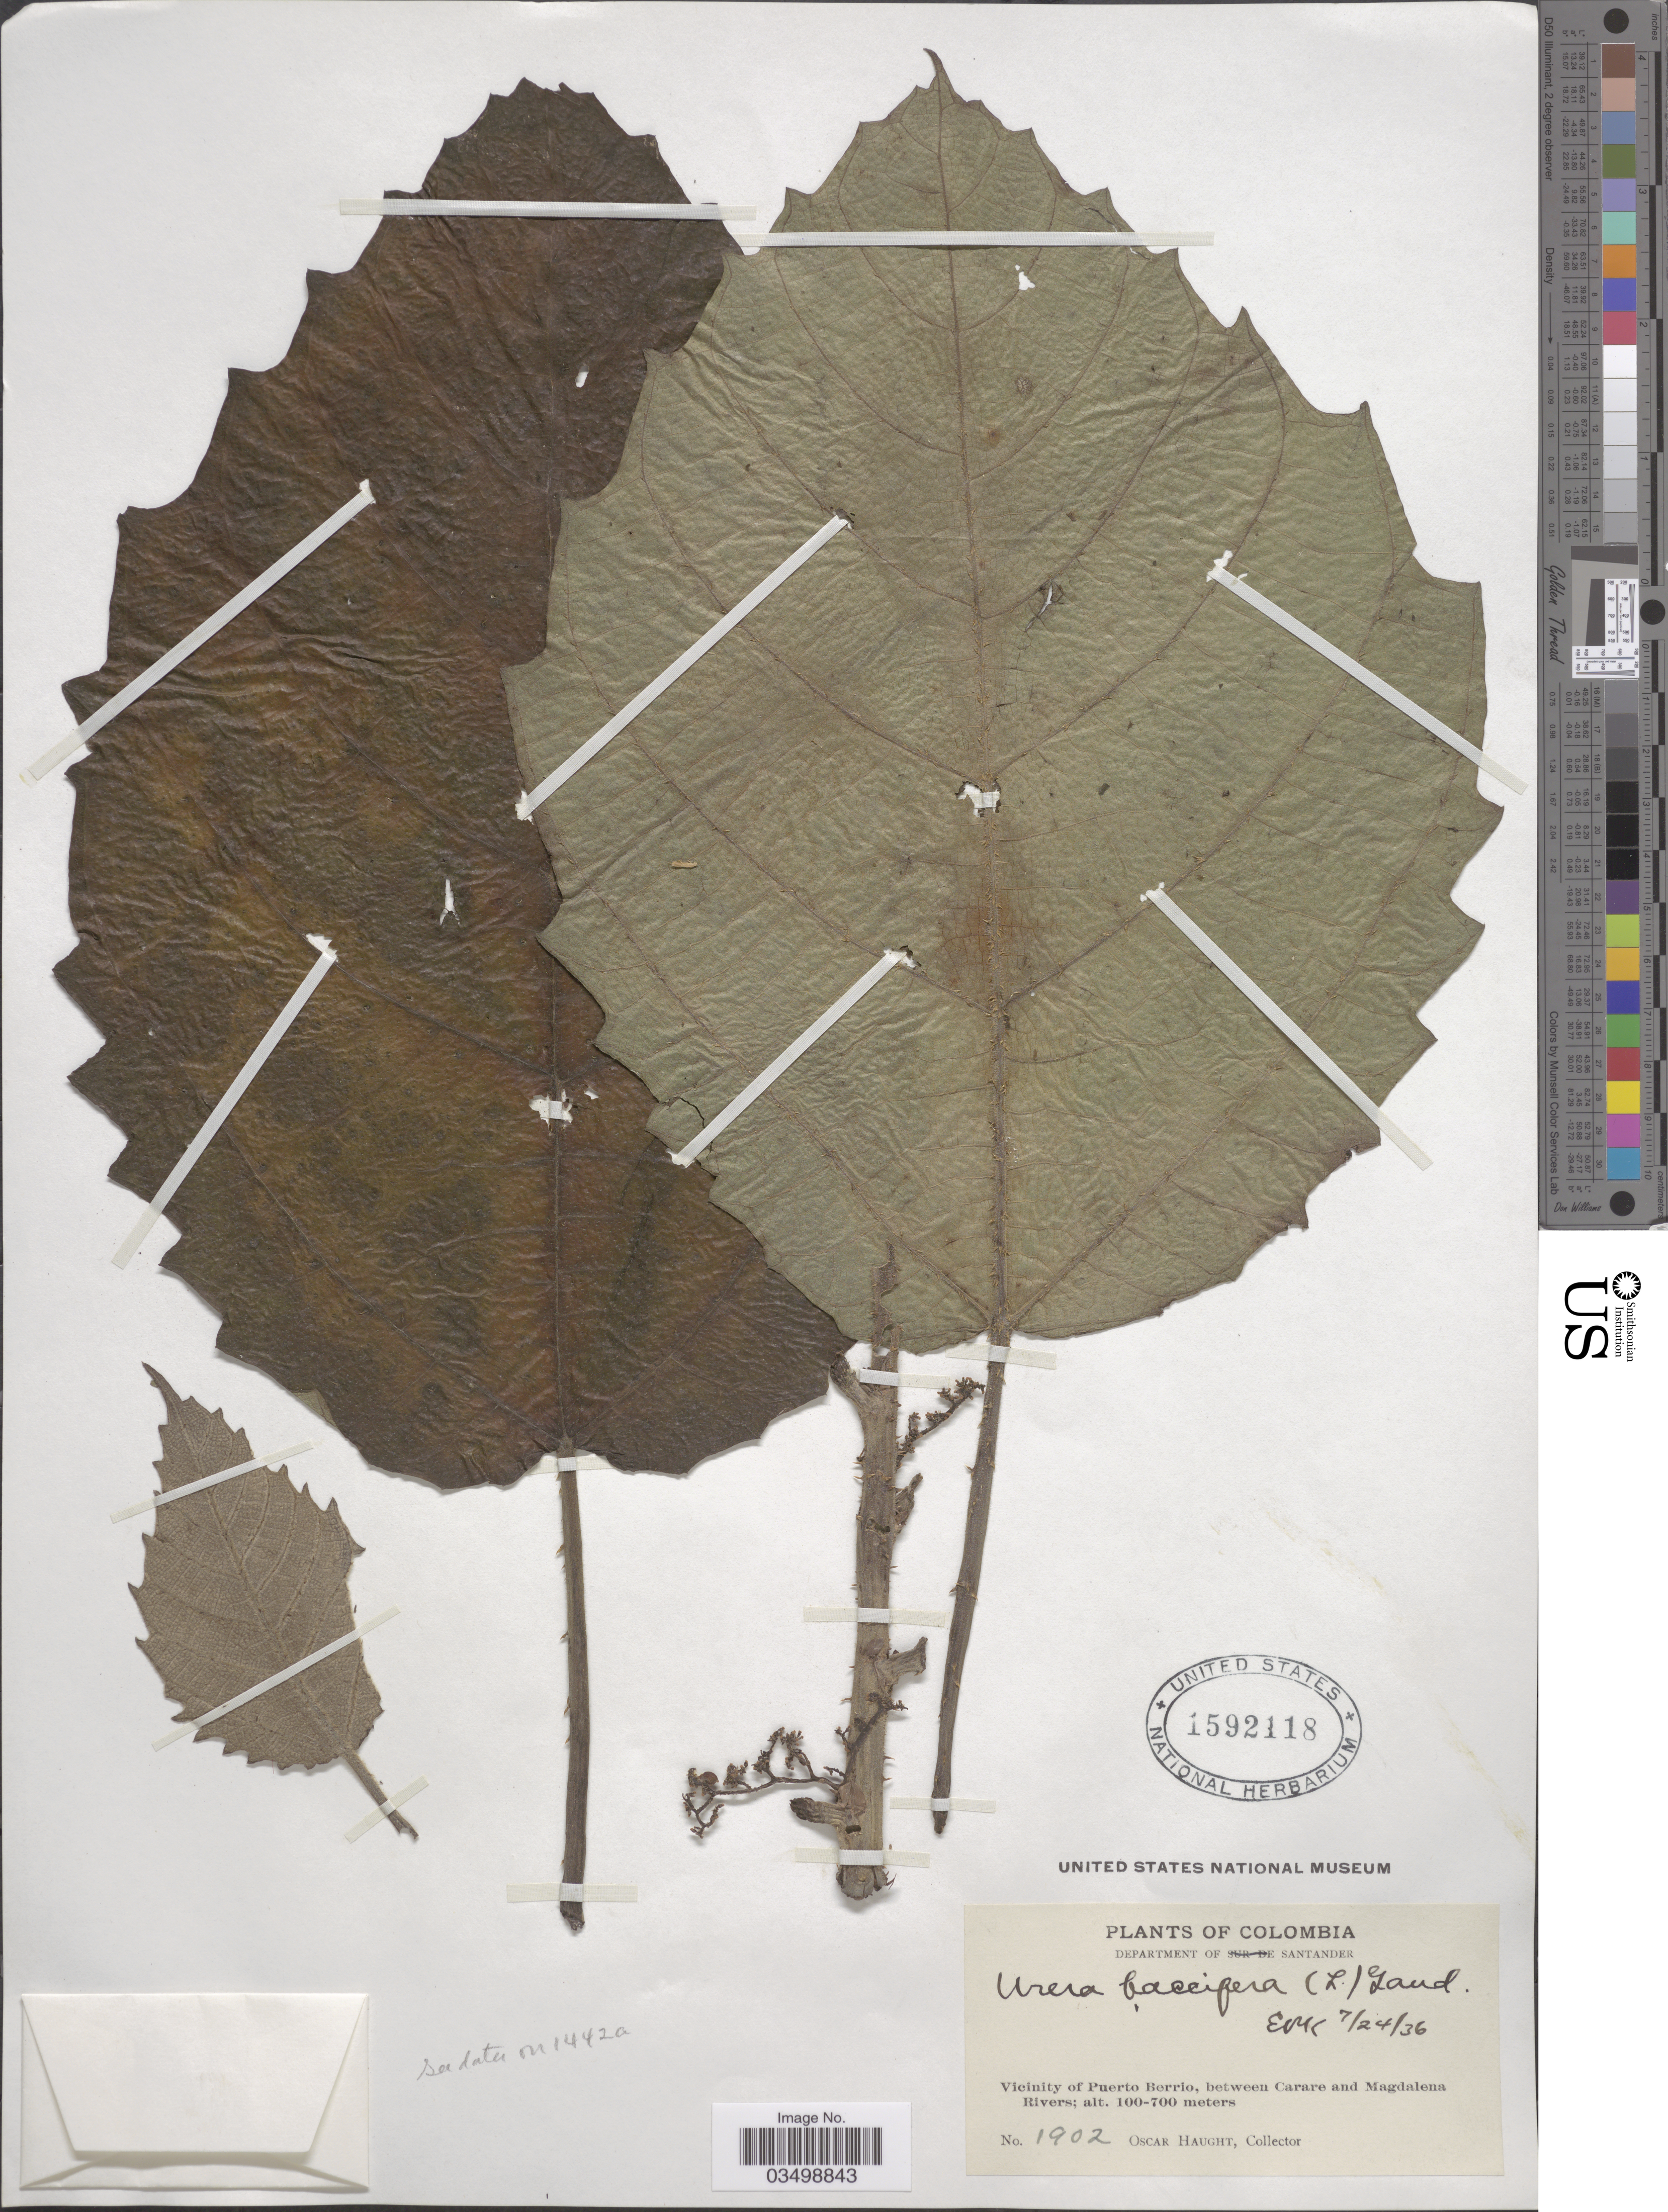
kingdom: Plantae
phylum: Tracheophyta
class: Magnoliopsida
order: Rosales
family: Urticaceae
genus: Urera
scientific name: Urera baccifera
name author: (L.) Gaudich. ex Wedd.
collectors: O. L. Haught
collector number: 1902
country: Colombia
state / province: Santander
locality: Department of Santander. Vicinity of Puerto Berrio, between Carare and Magdalena Rivers.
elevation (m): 100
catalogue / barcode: US 1592118